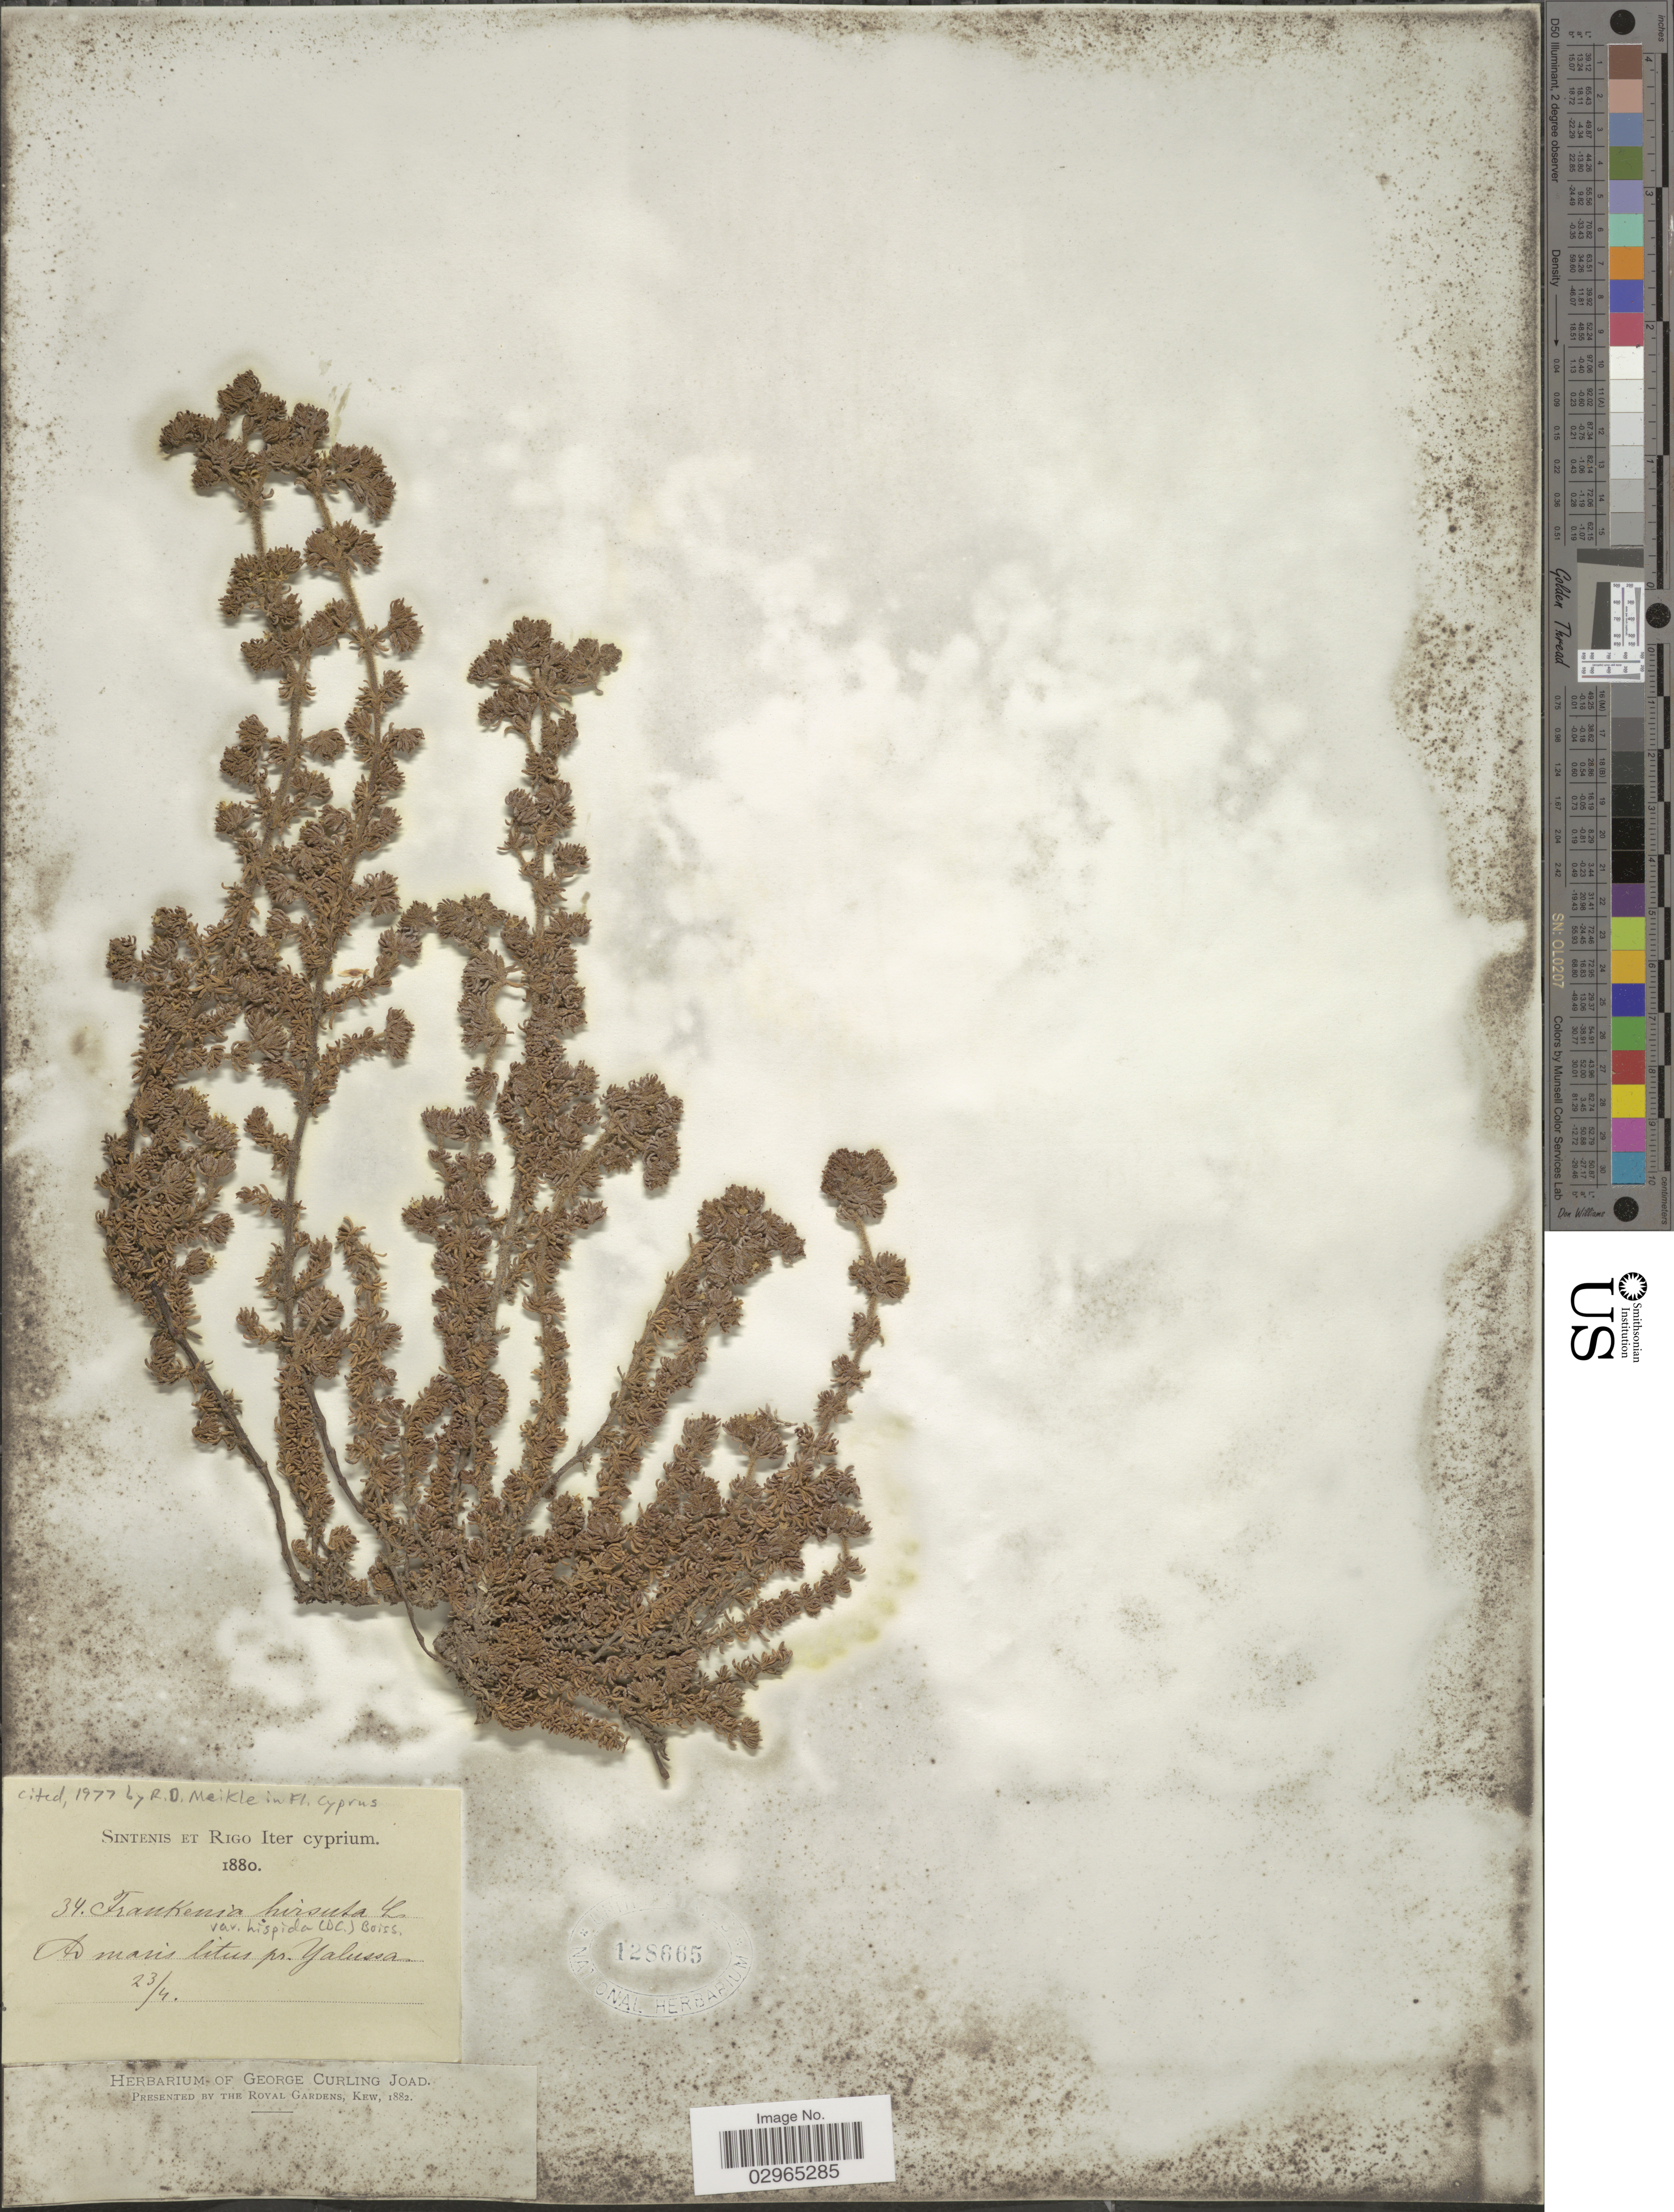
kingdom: Plantae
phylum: Tracheophyta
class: Magnoliopsida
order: Caryophyllales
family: Frankeniaceae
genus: Frankenia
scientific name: Frankenia laevis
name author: L.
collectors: -. Sintenis & -- Rigo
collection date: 1880-04-23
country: Cyprus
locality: Iter cyprium. Ad maris litus pr. Yalussa.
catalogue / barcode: US 128665